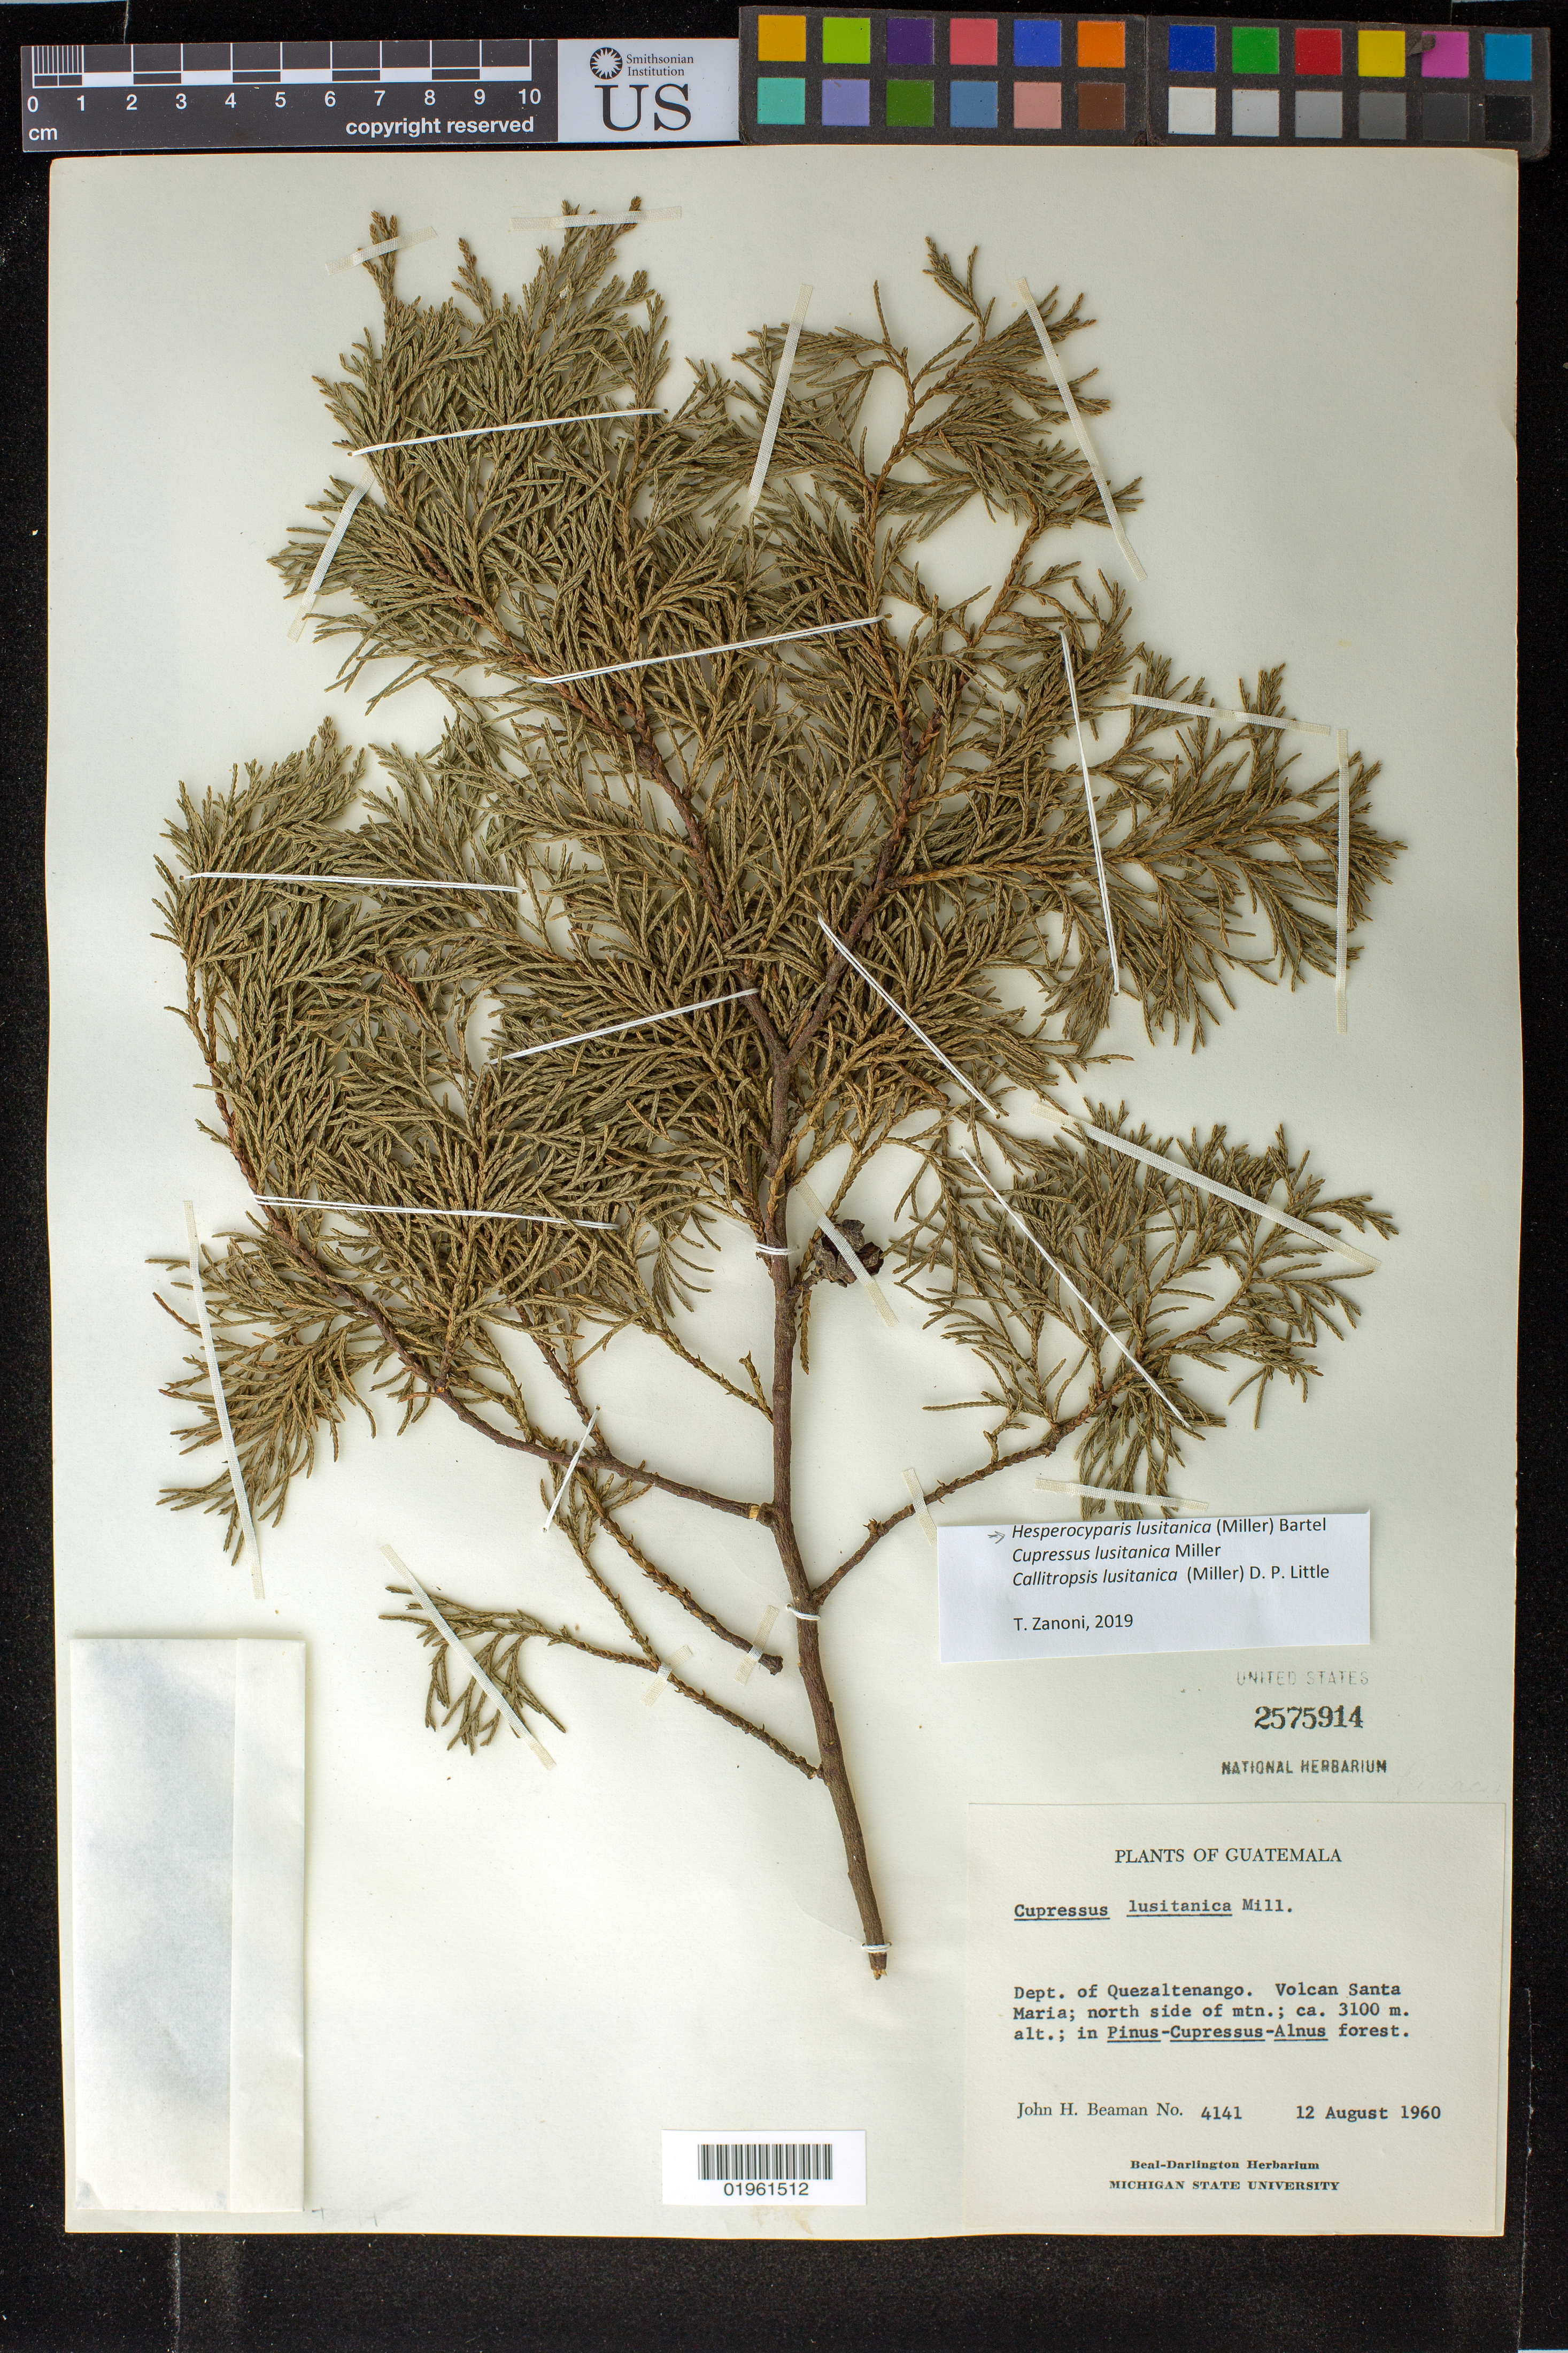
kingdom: Plantae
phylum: Tracheophyta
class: Pinopsida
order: Pinales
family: Cupressaceae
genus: Hesperocyparis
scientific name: Hesperocyparis lusitanica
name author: (Miller) Bartel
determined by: Zanoni, T. A., (NY), New York Botanical Garden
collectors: J. H. Beaman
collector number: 4141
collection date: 1960-08-12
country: Guatemala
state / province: Quetzaltenango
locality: Volcan Santa Maria; near side of mtn.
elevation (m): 3100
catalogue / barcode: US 2575914